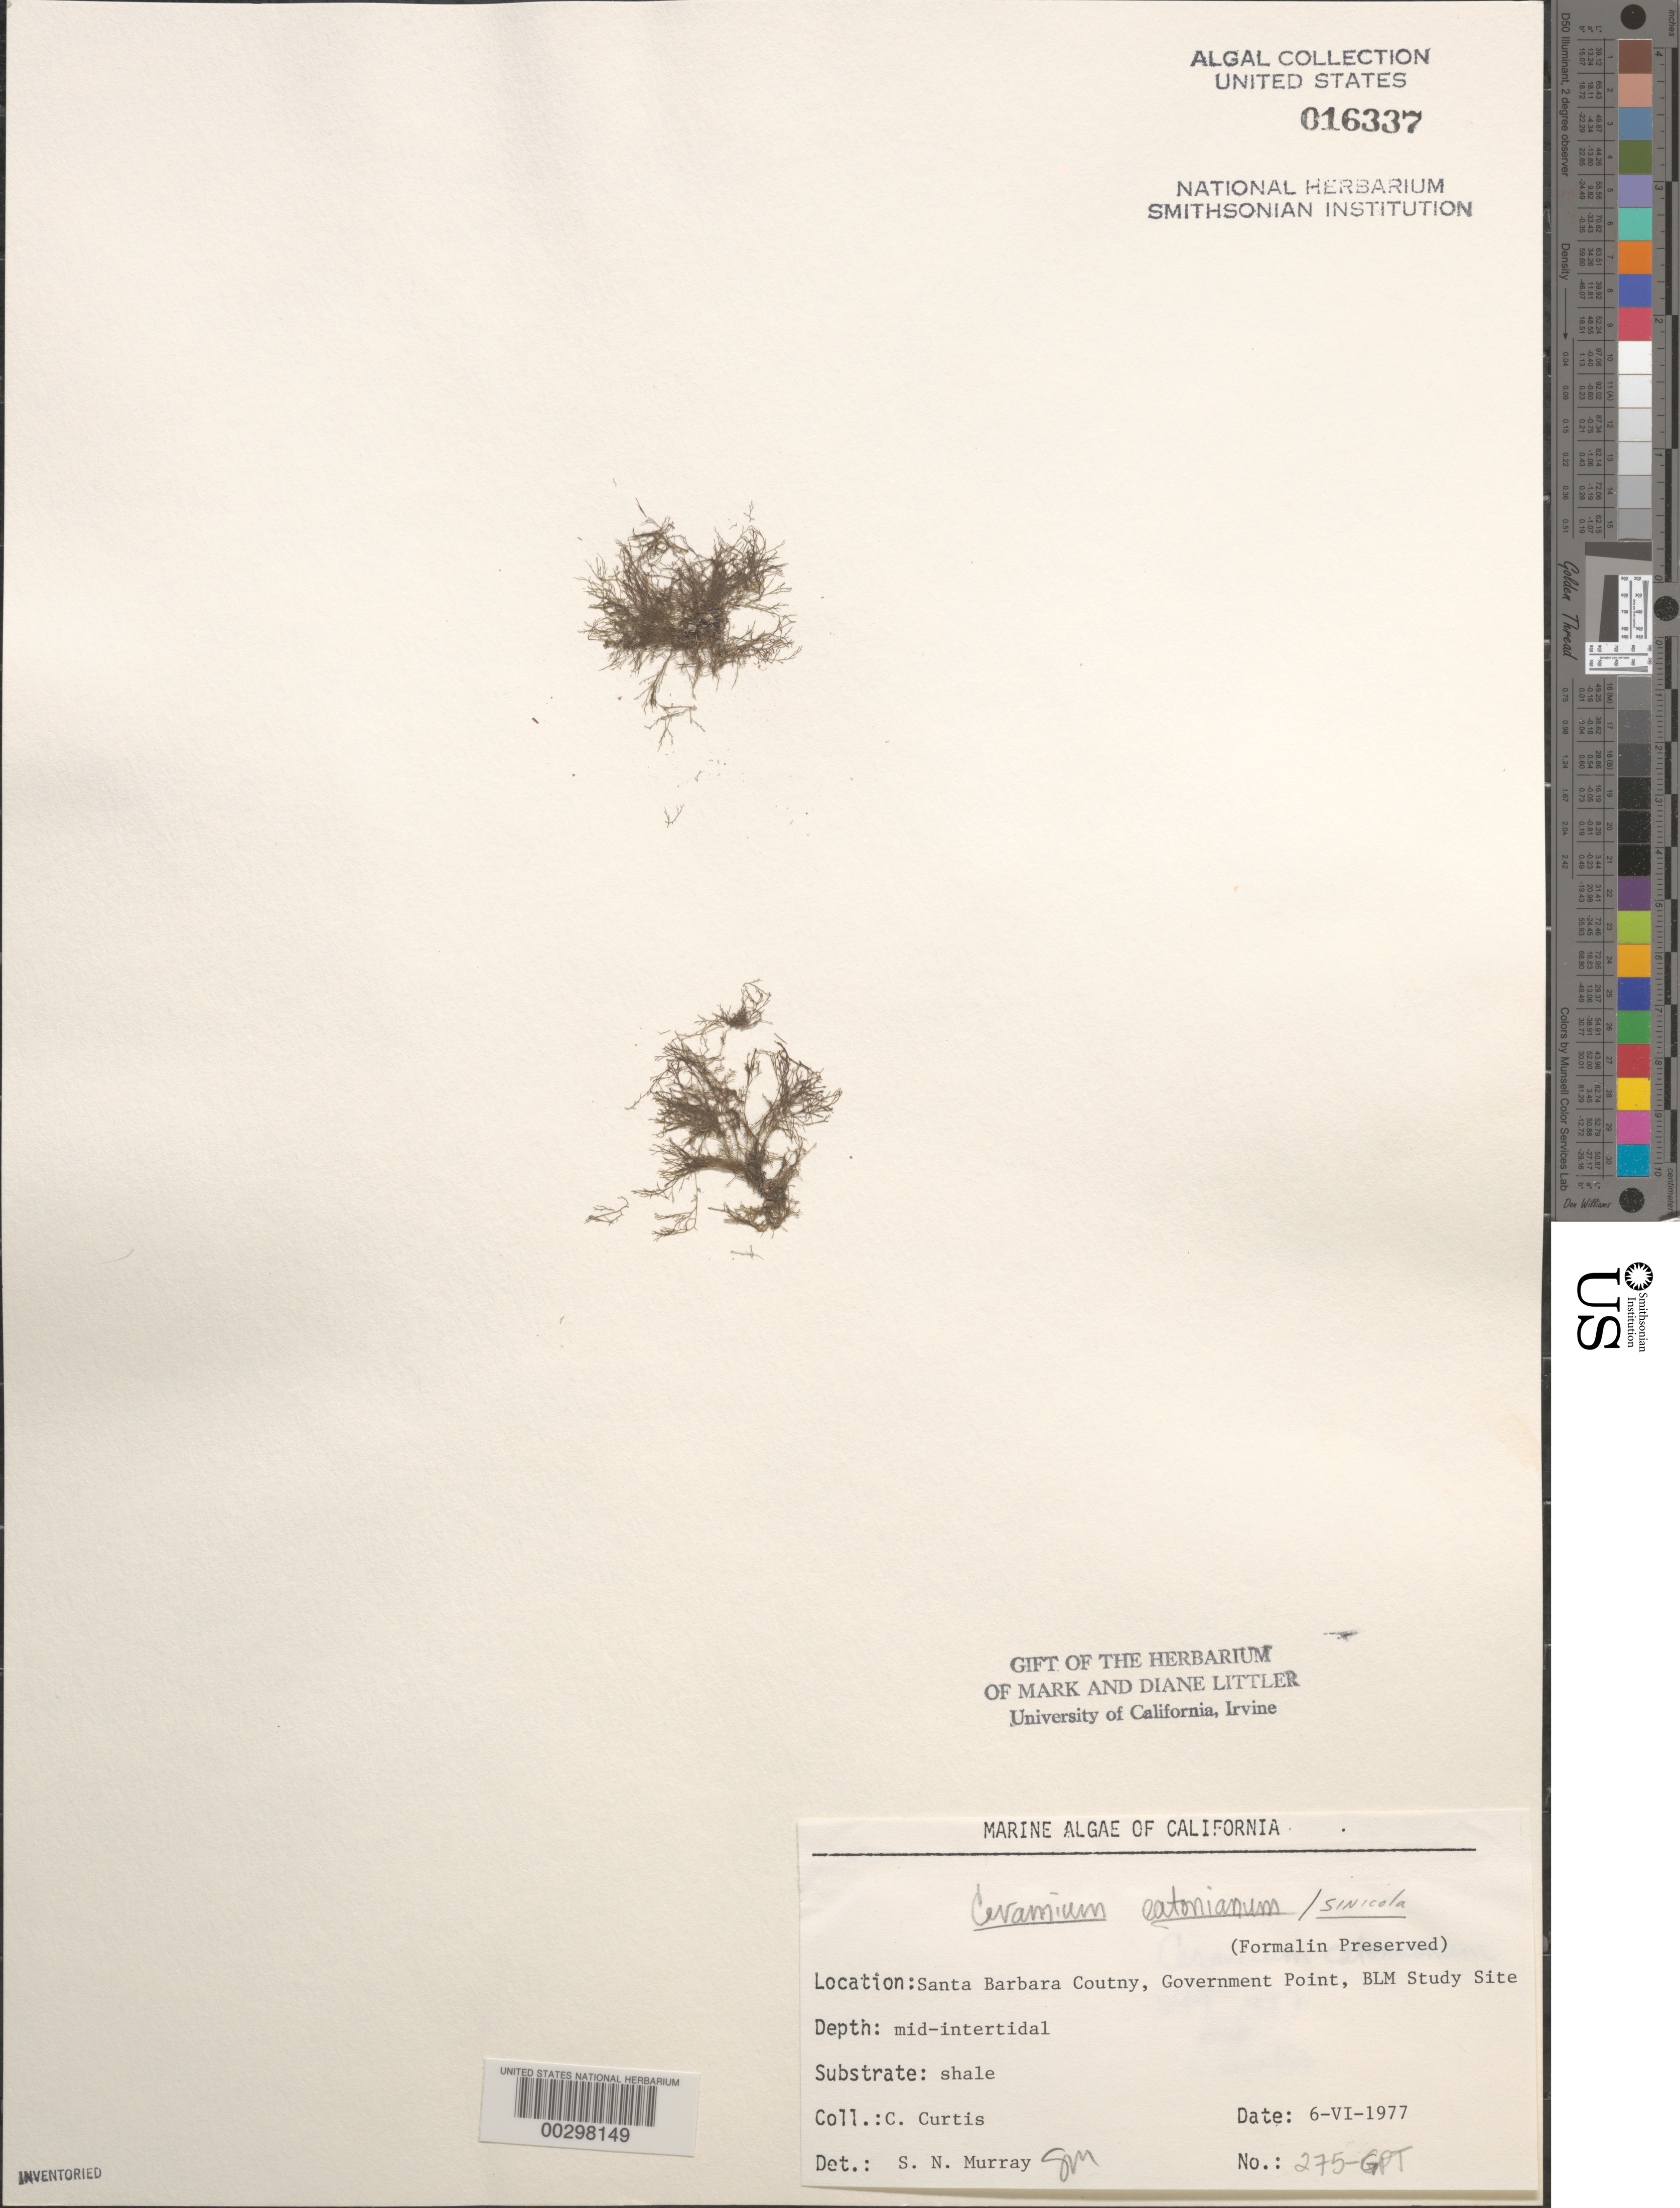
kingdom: Plantae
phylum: Rhodophyta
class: Florideophyceae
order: Ceramiales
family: Ceramiaceae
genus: Corallophila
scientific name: Corallophila eatoniana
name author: (Farl.) T.O. Cho et al.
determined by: Algae name updating Project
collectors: C. Curtis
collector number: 275-gpt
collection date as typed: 06 Jun 1977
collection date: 1977-06-06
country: United States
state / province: California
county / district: Santa Barbara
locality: Government Point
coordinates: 34 26'31"N, 120 24'06"W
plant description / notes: BLM-SOCALBIGHT Rocky Intertidal Survey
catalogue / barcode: US 16337